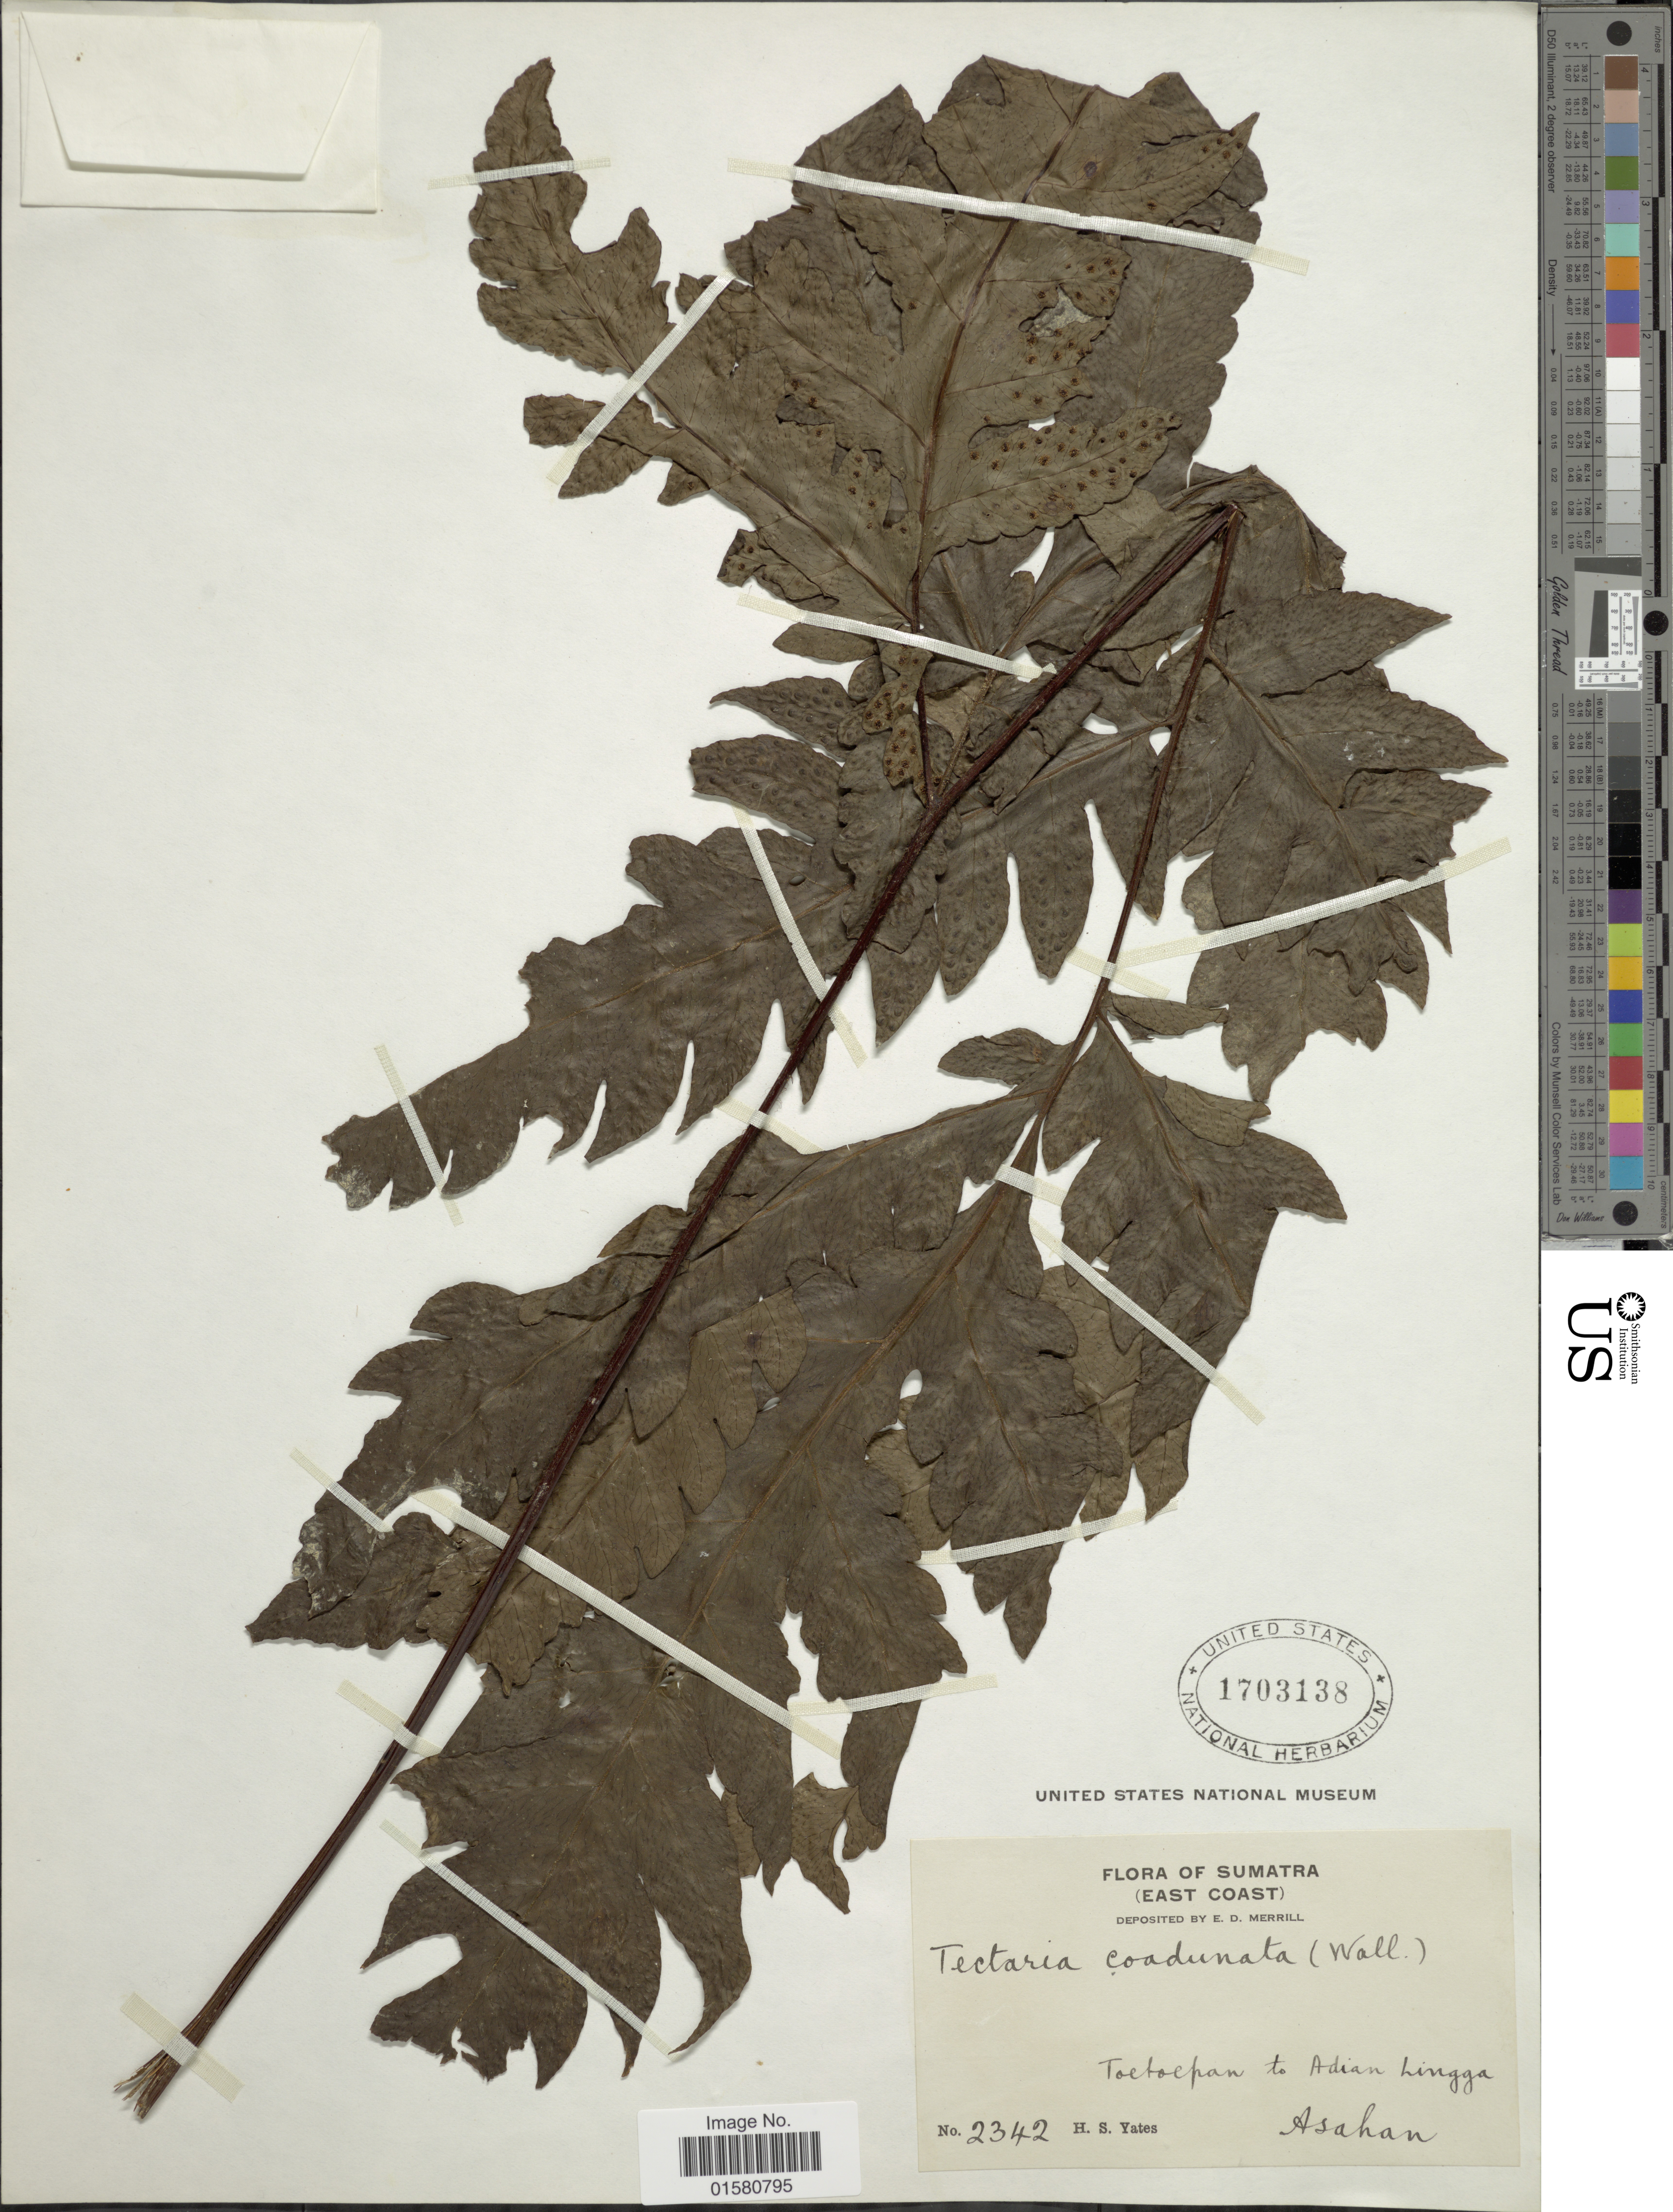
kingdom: Plantae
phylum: Tracheophyta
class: Polypodiopsida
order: Polypodiales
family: Tectariaceae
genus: Tectaria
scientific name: Tectaria coadunata var. minor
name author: Holttum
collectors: H. S. Yates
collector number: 2342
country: Indonesia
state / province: Sumatra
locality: East Coast. Toetocpan to Adian Lingga. Asahan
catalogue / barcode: US 1703138